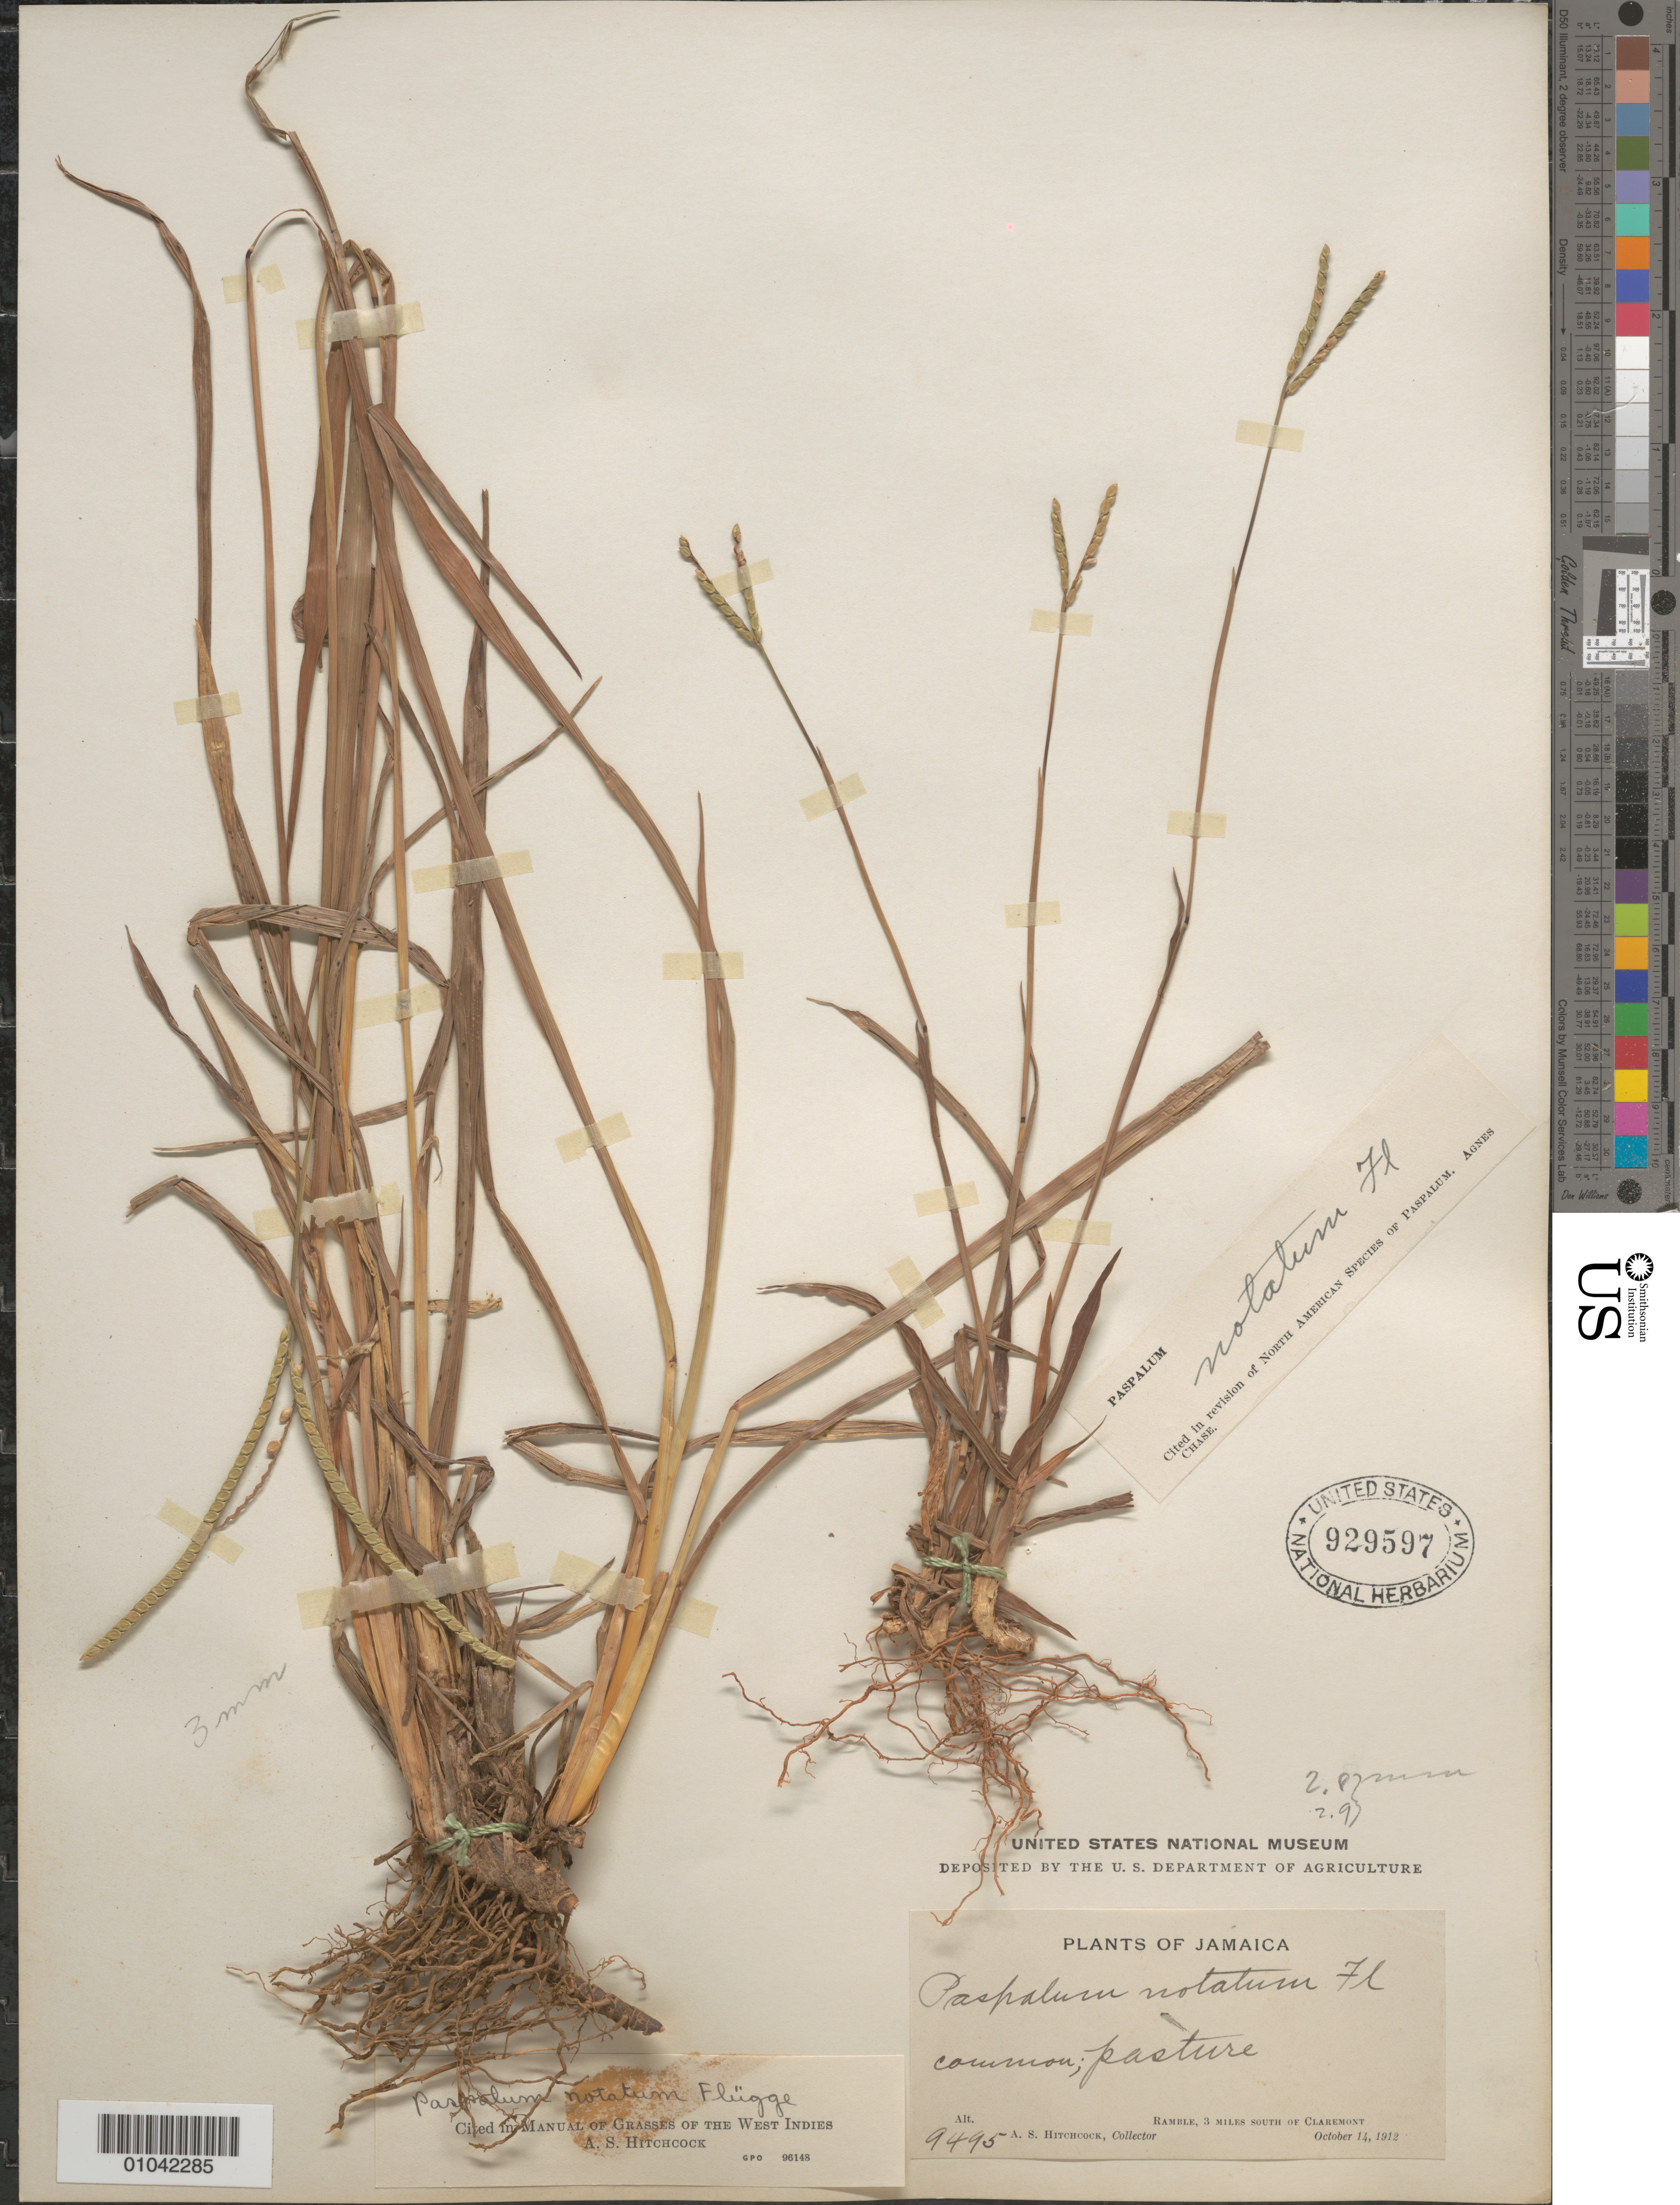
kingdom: Plantae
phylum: Tracheophyta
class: Liliopsida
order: Poales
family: Poaceae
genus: Paspalum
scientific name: Paspalum notatum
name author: Flüggé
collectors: A. S. Hitchcock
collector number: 9495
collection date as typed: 14 Oct 1912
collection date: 1912-10-14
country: Jamaica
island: Jamaica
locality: Ramble, 3 miles S of Claremont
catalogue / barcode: US 929597